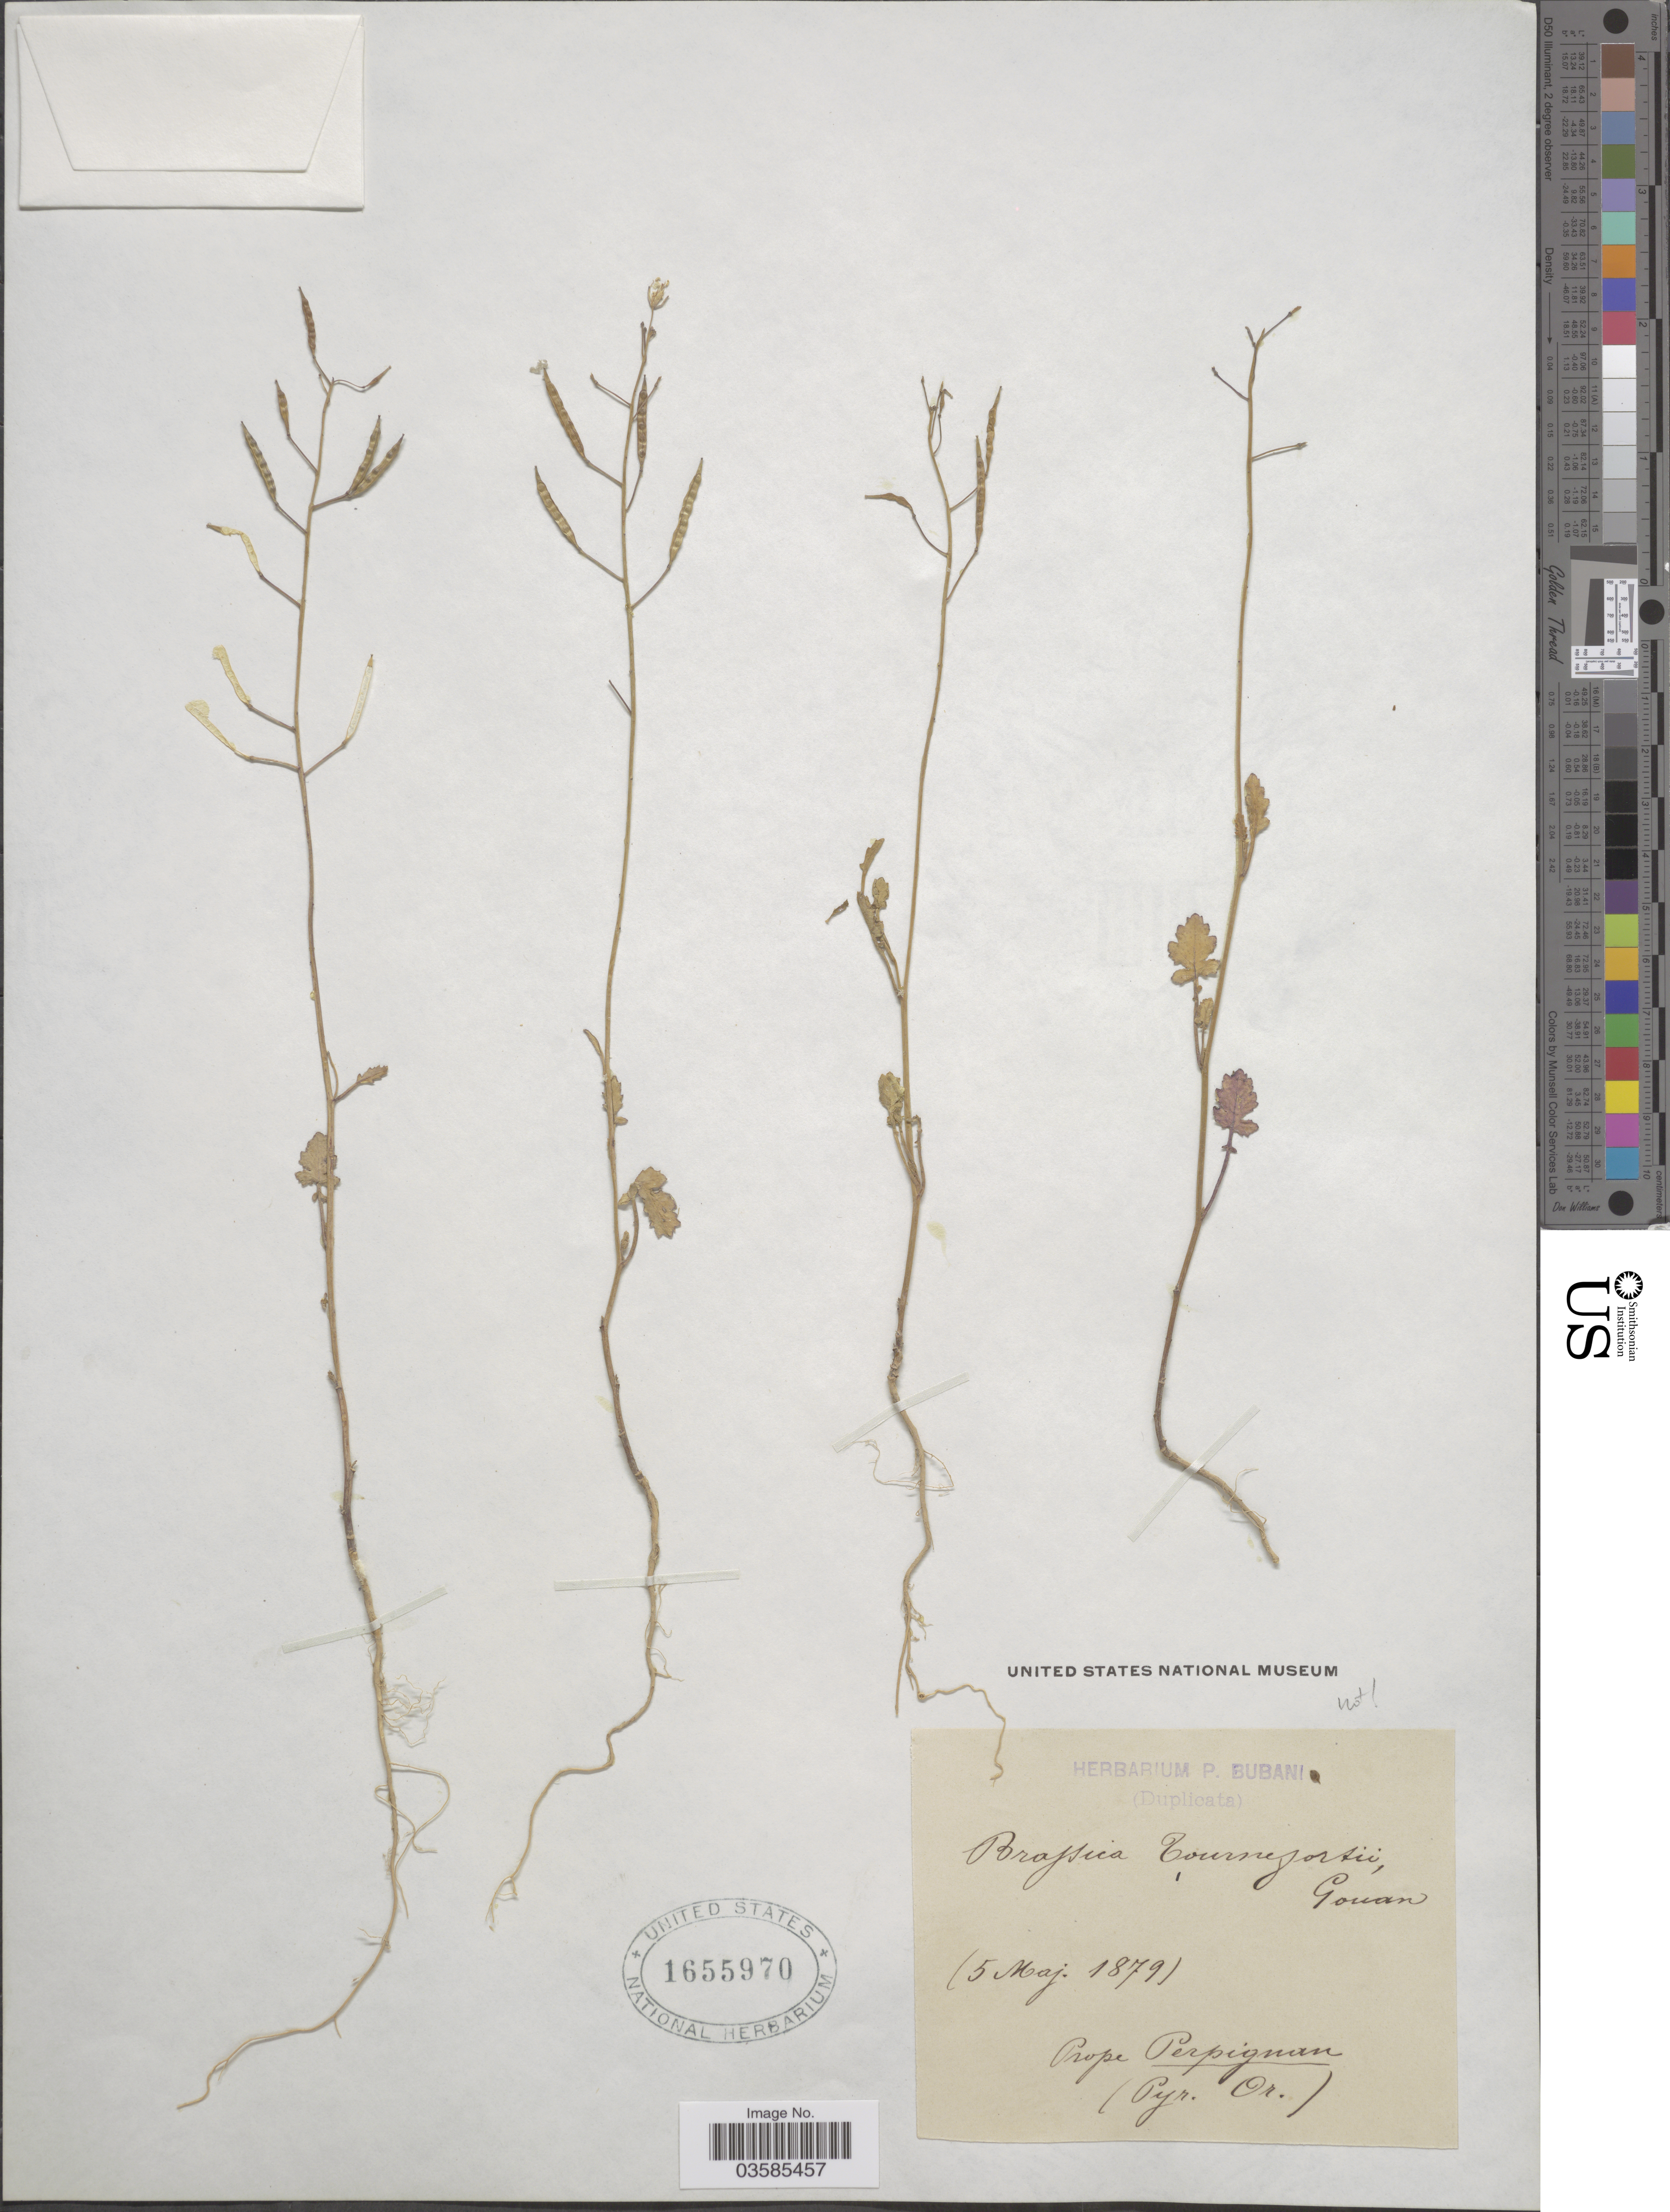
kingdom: Plantae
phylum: Tracheophyta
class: Magnoliopsida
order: Brassicales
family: Brassicaceae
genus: Brassica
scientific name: Brassica fruticulosa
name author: Cirillo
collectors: P. Bubani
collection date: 1879-03-05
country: France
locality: Prope Perpignan (Pyr. Or.).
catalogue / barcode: US 1655970